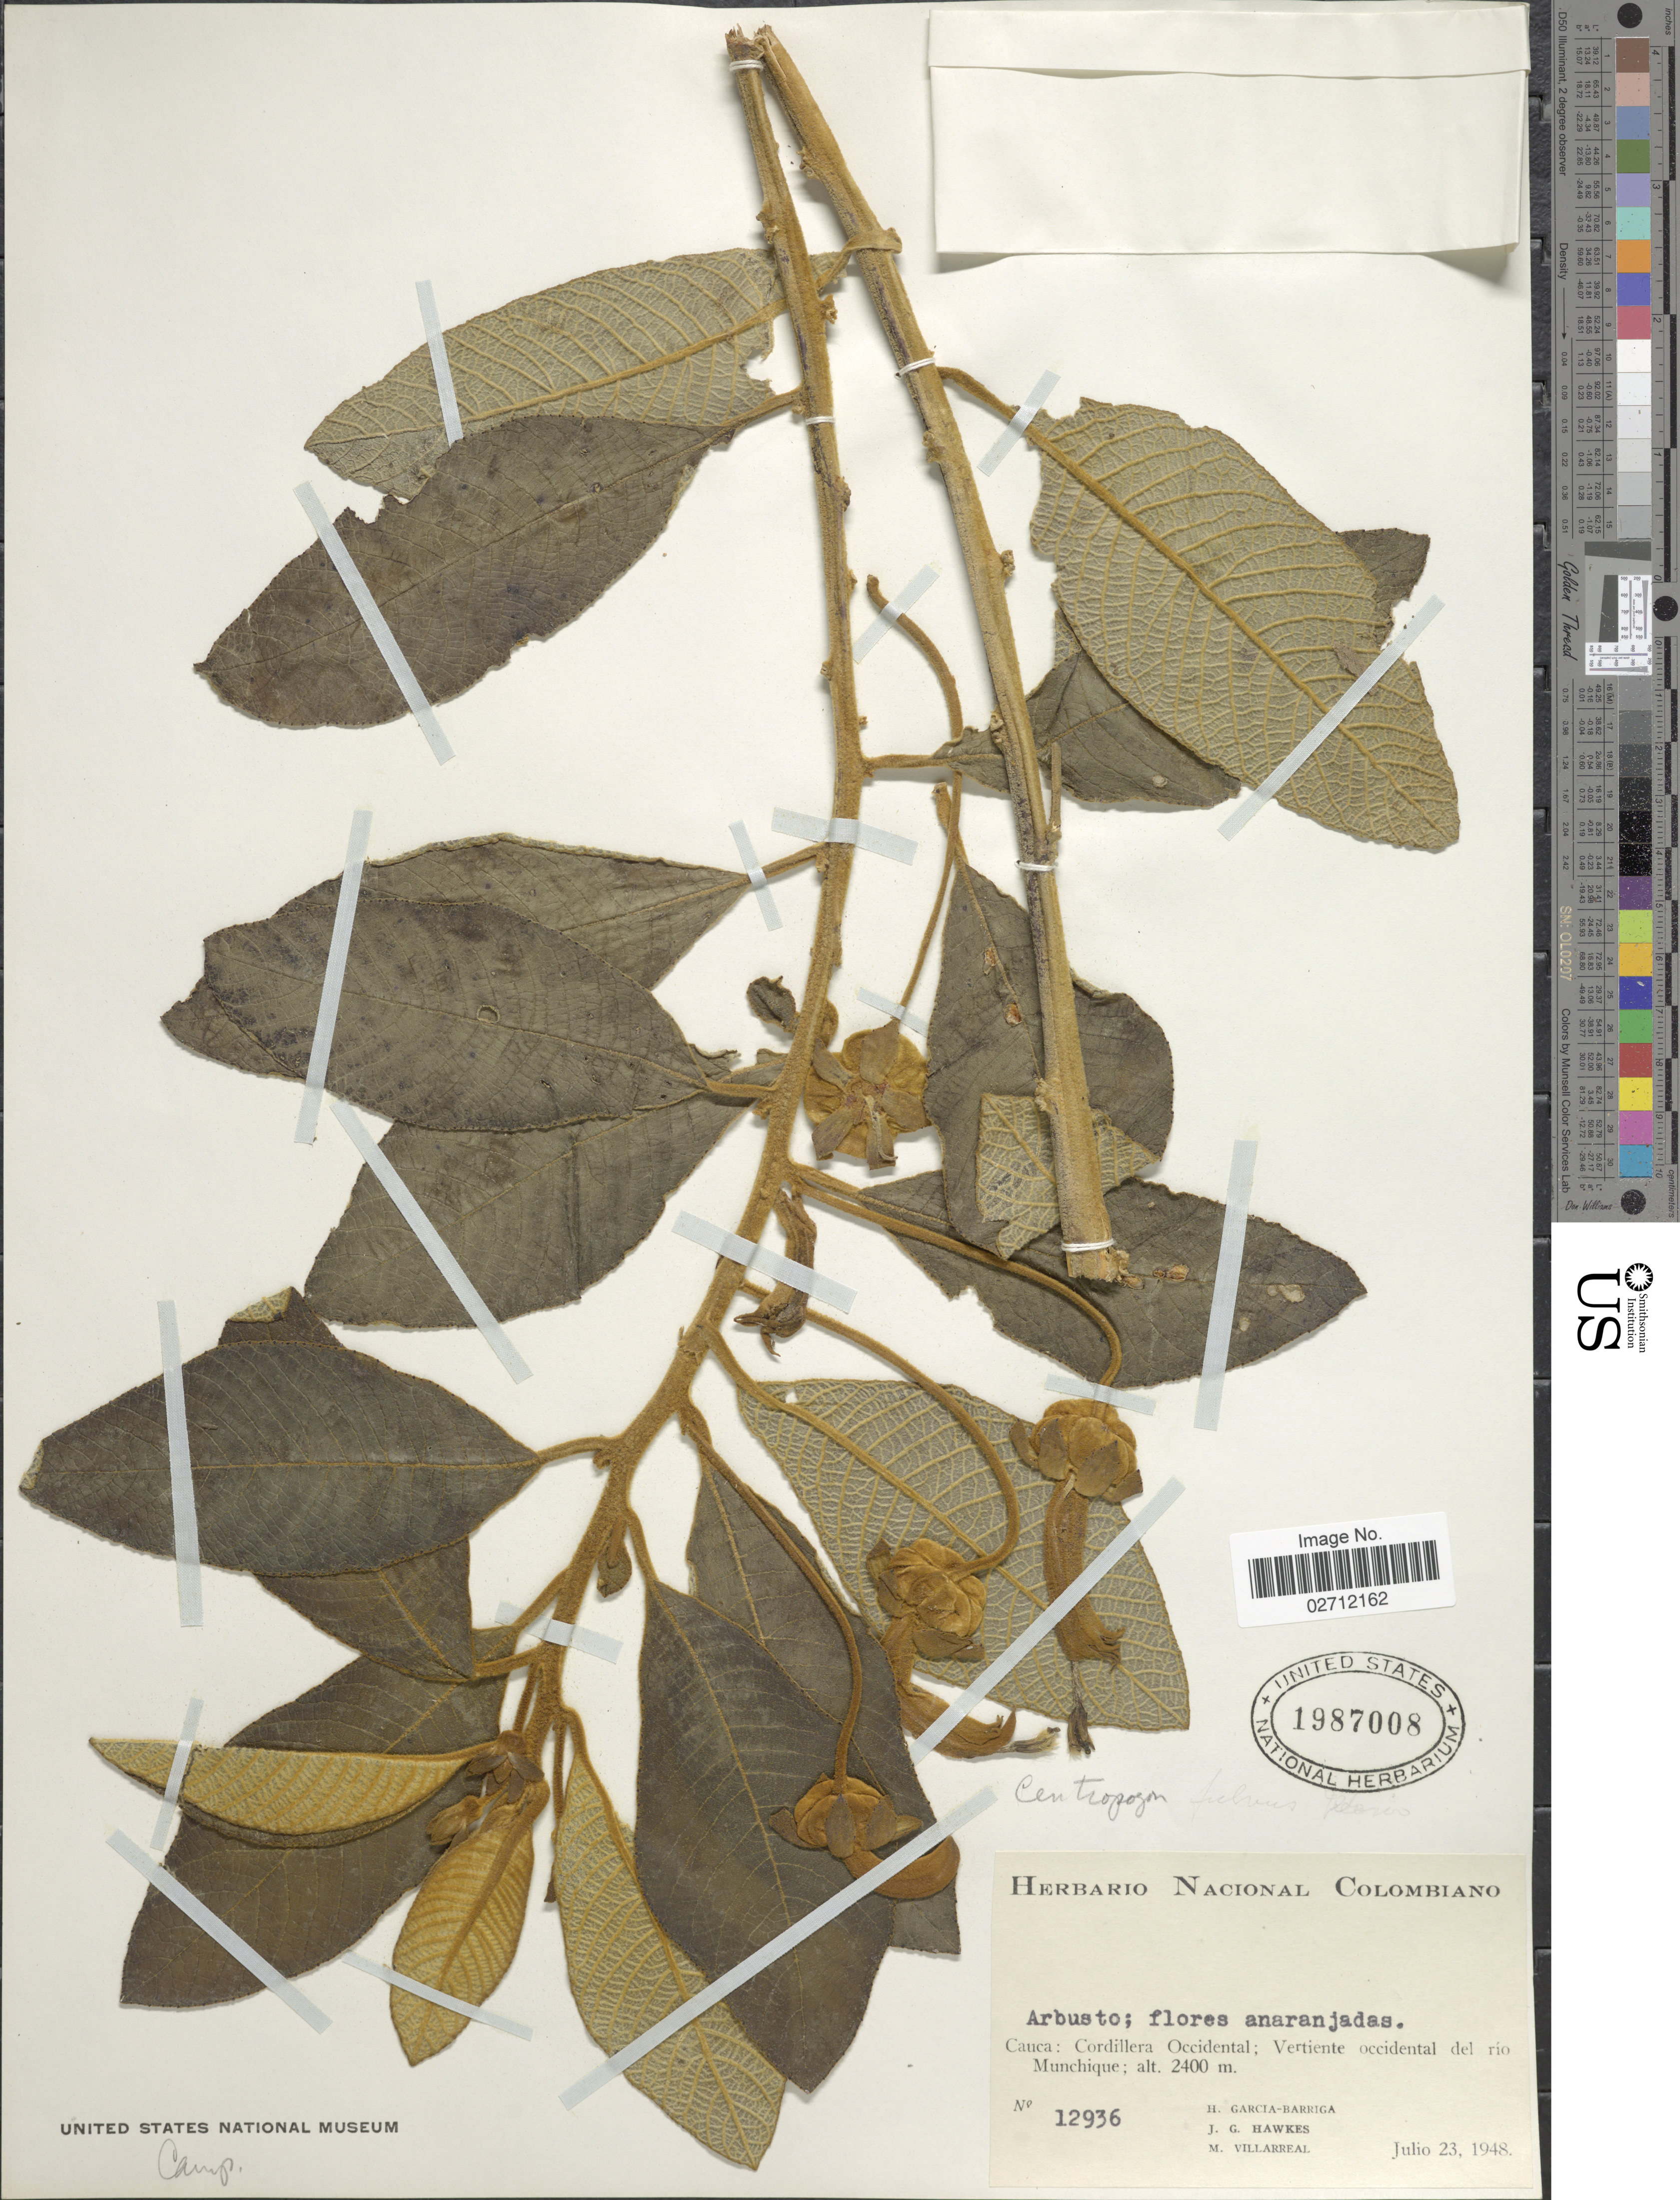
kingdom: Plantae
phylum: Tracheophyta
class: Magnoliopsida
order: Asterales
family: Campanulaceae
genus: Centropogon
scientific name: Centropogon fulvus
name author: Gleason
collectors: H. García Barriga, J. Hawkes & M. Villarreal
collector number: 12936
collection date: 1948-07-23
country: Colombia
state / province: Cauca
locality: Cordillera Occidental; Vertiente occidental del rio Munchique.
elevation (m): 2400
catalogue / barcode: US 1987008